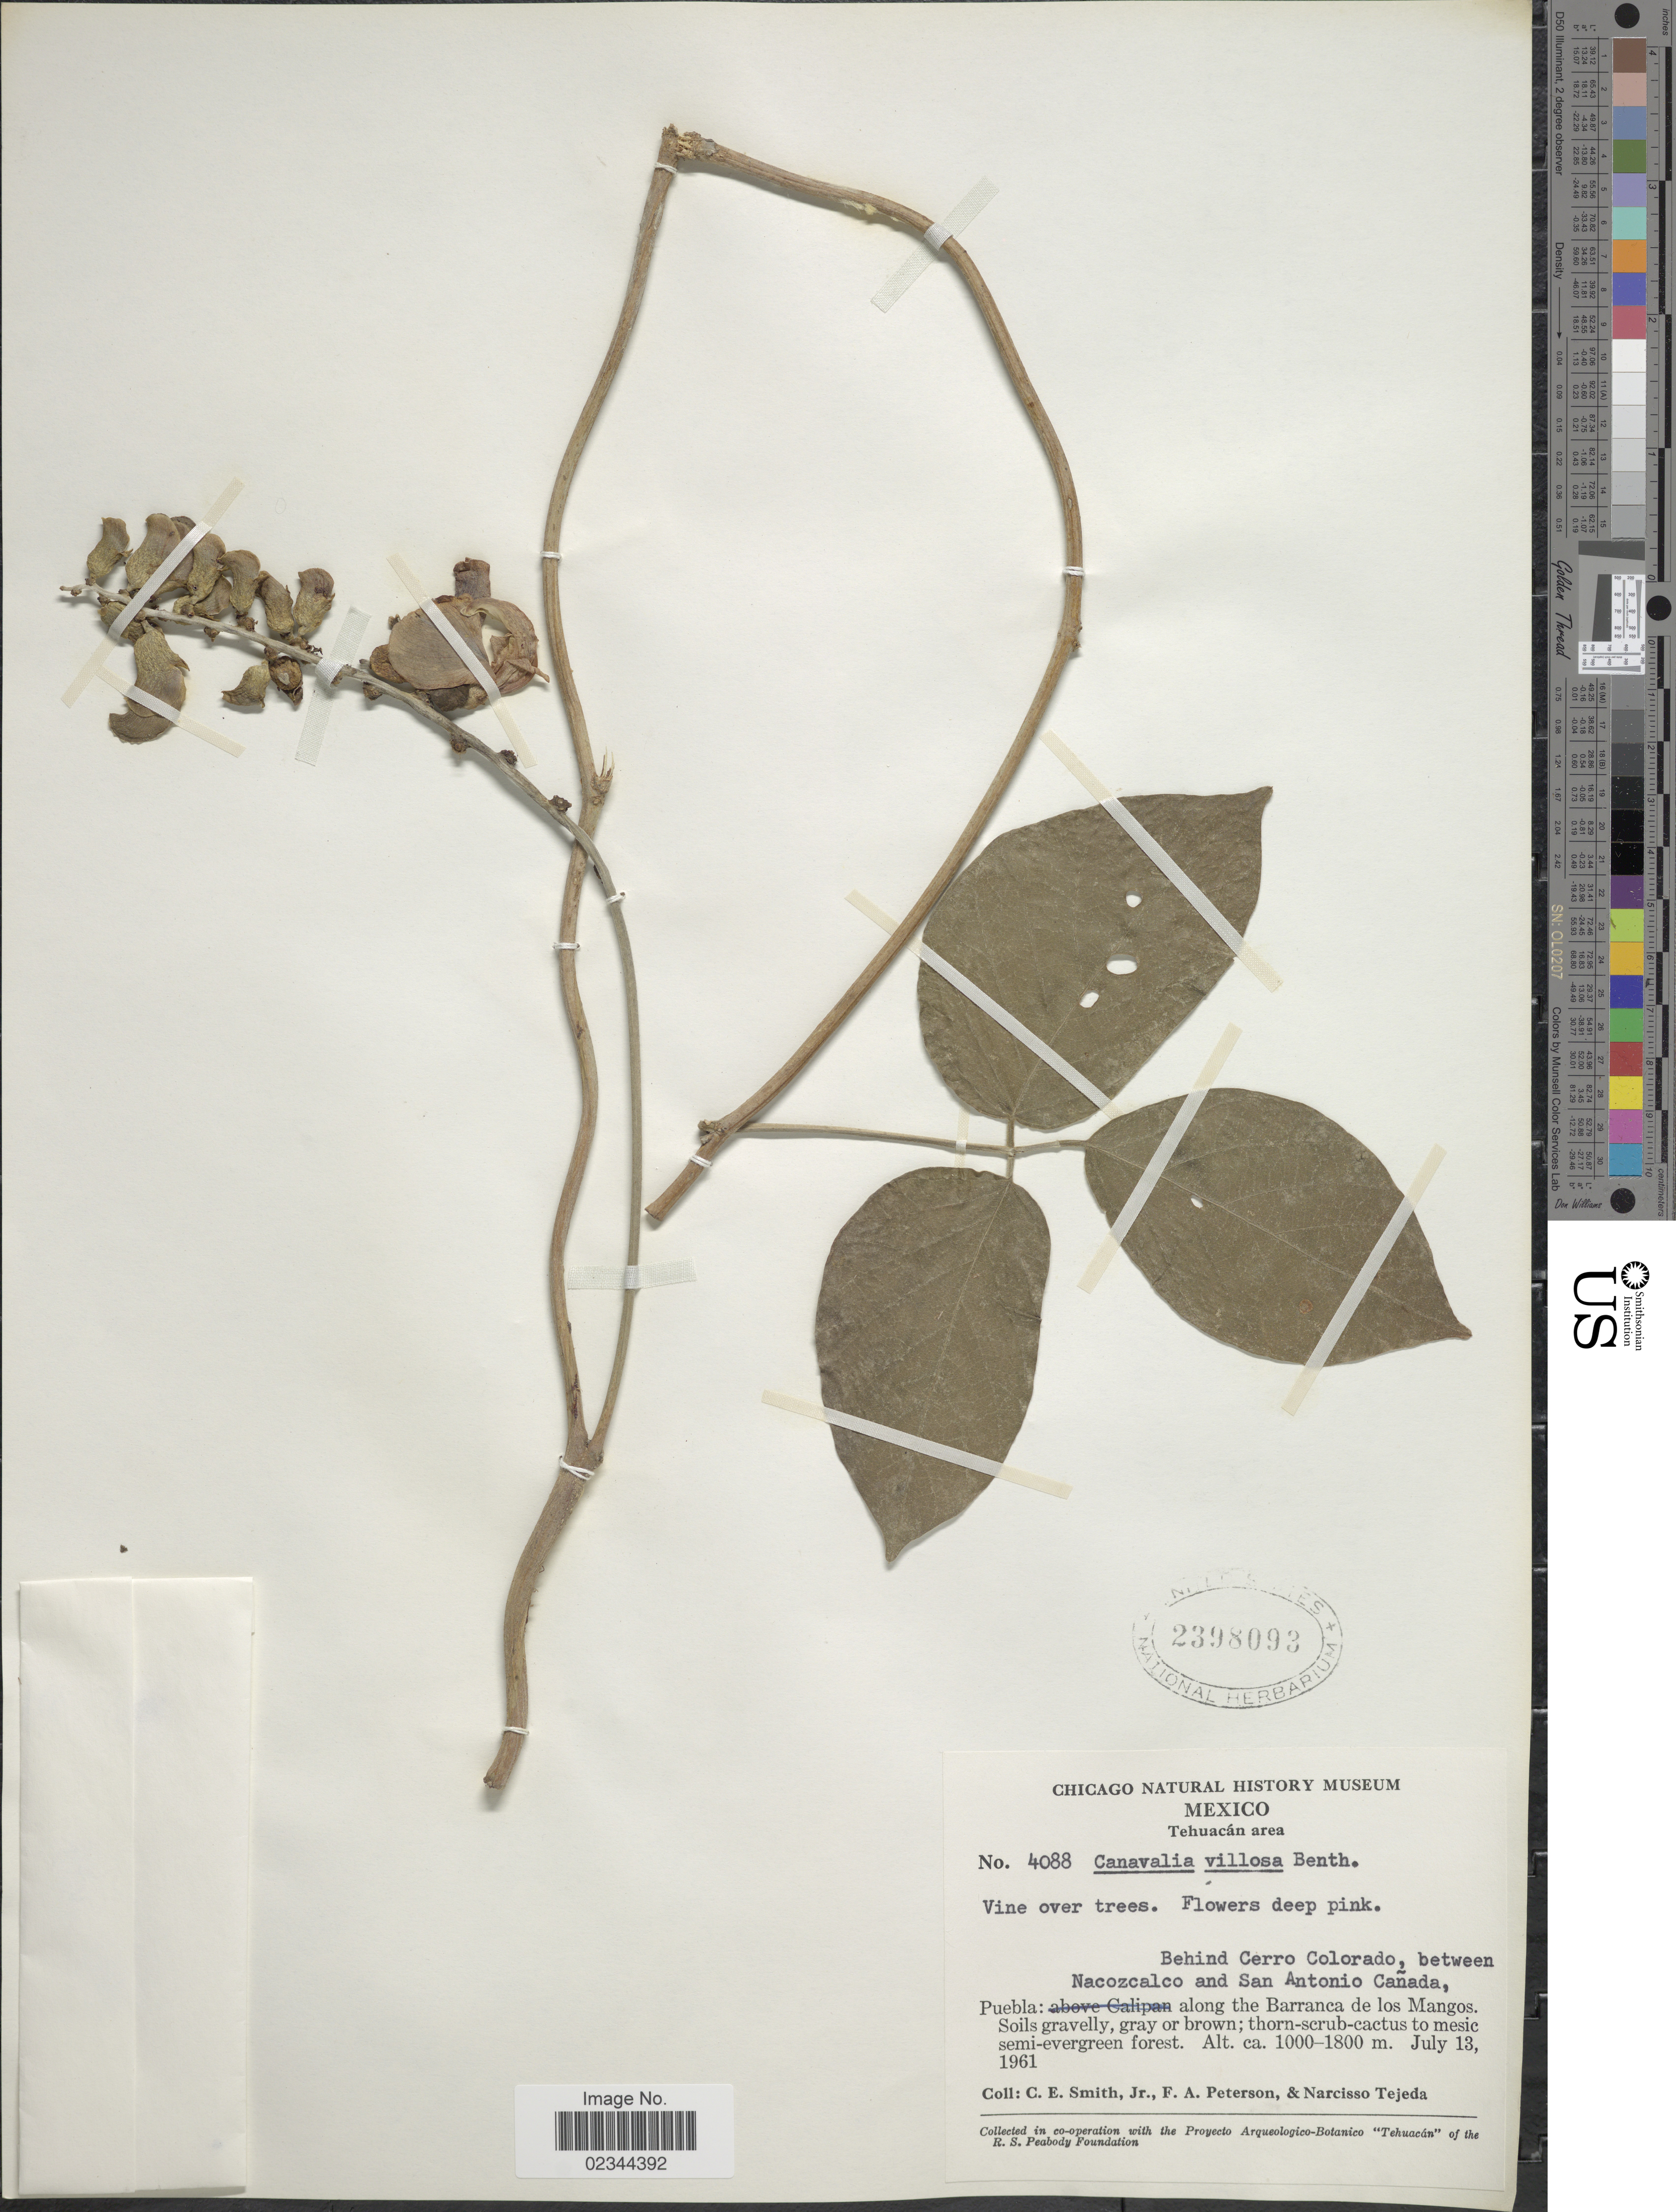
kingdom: Plantae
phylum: Tracheophyta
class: Magnoliopsida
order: Fabales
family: Fabaceae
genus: Canavalia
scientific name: Canavalia villosa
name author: Benth.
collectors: C. E. Smith Jr., F. A. Peterson & N. Tejeda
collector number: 4088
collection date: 1961-07-13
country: Mexico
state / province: Puebla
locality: Tehuacan area, Behind Cerro Colorado, between Nacozcalco and San Antonio Canada, along the Barranca de los Mangos.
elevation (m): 1000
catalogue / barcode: US 2398093